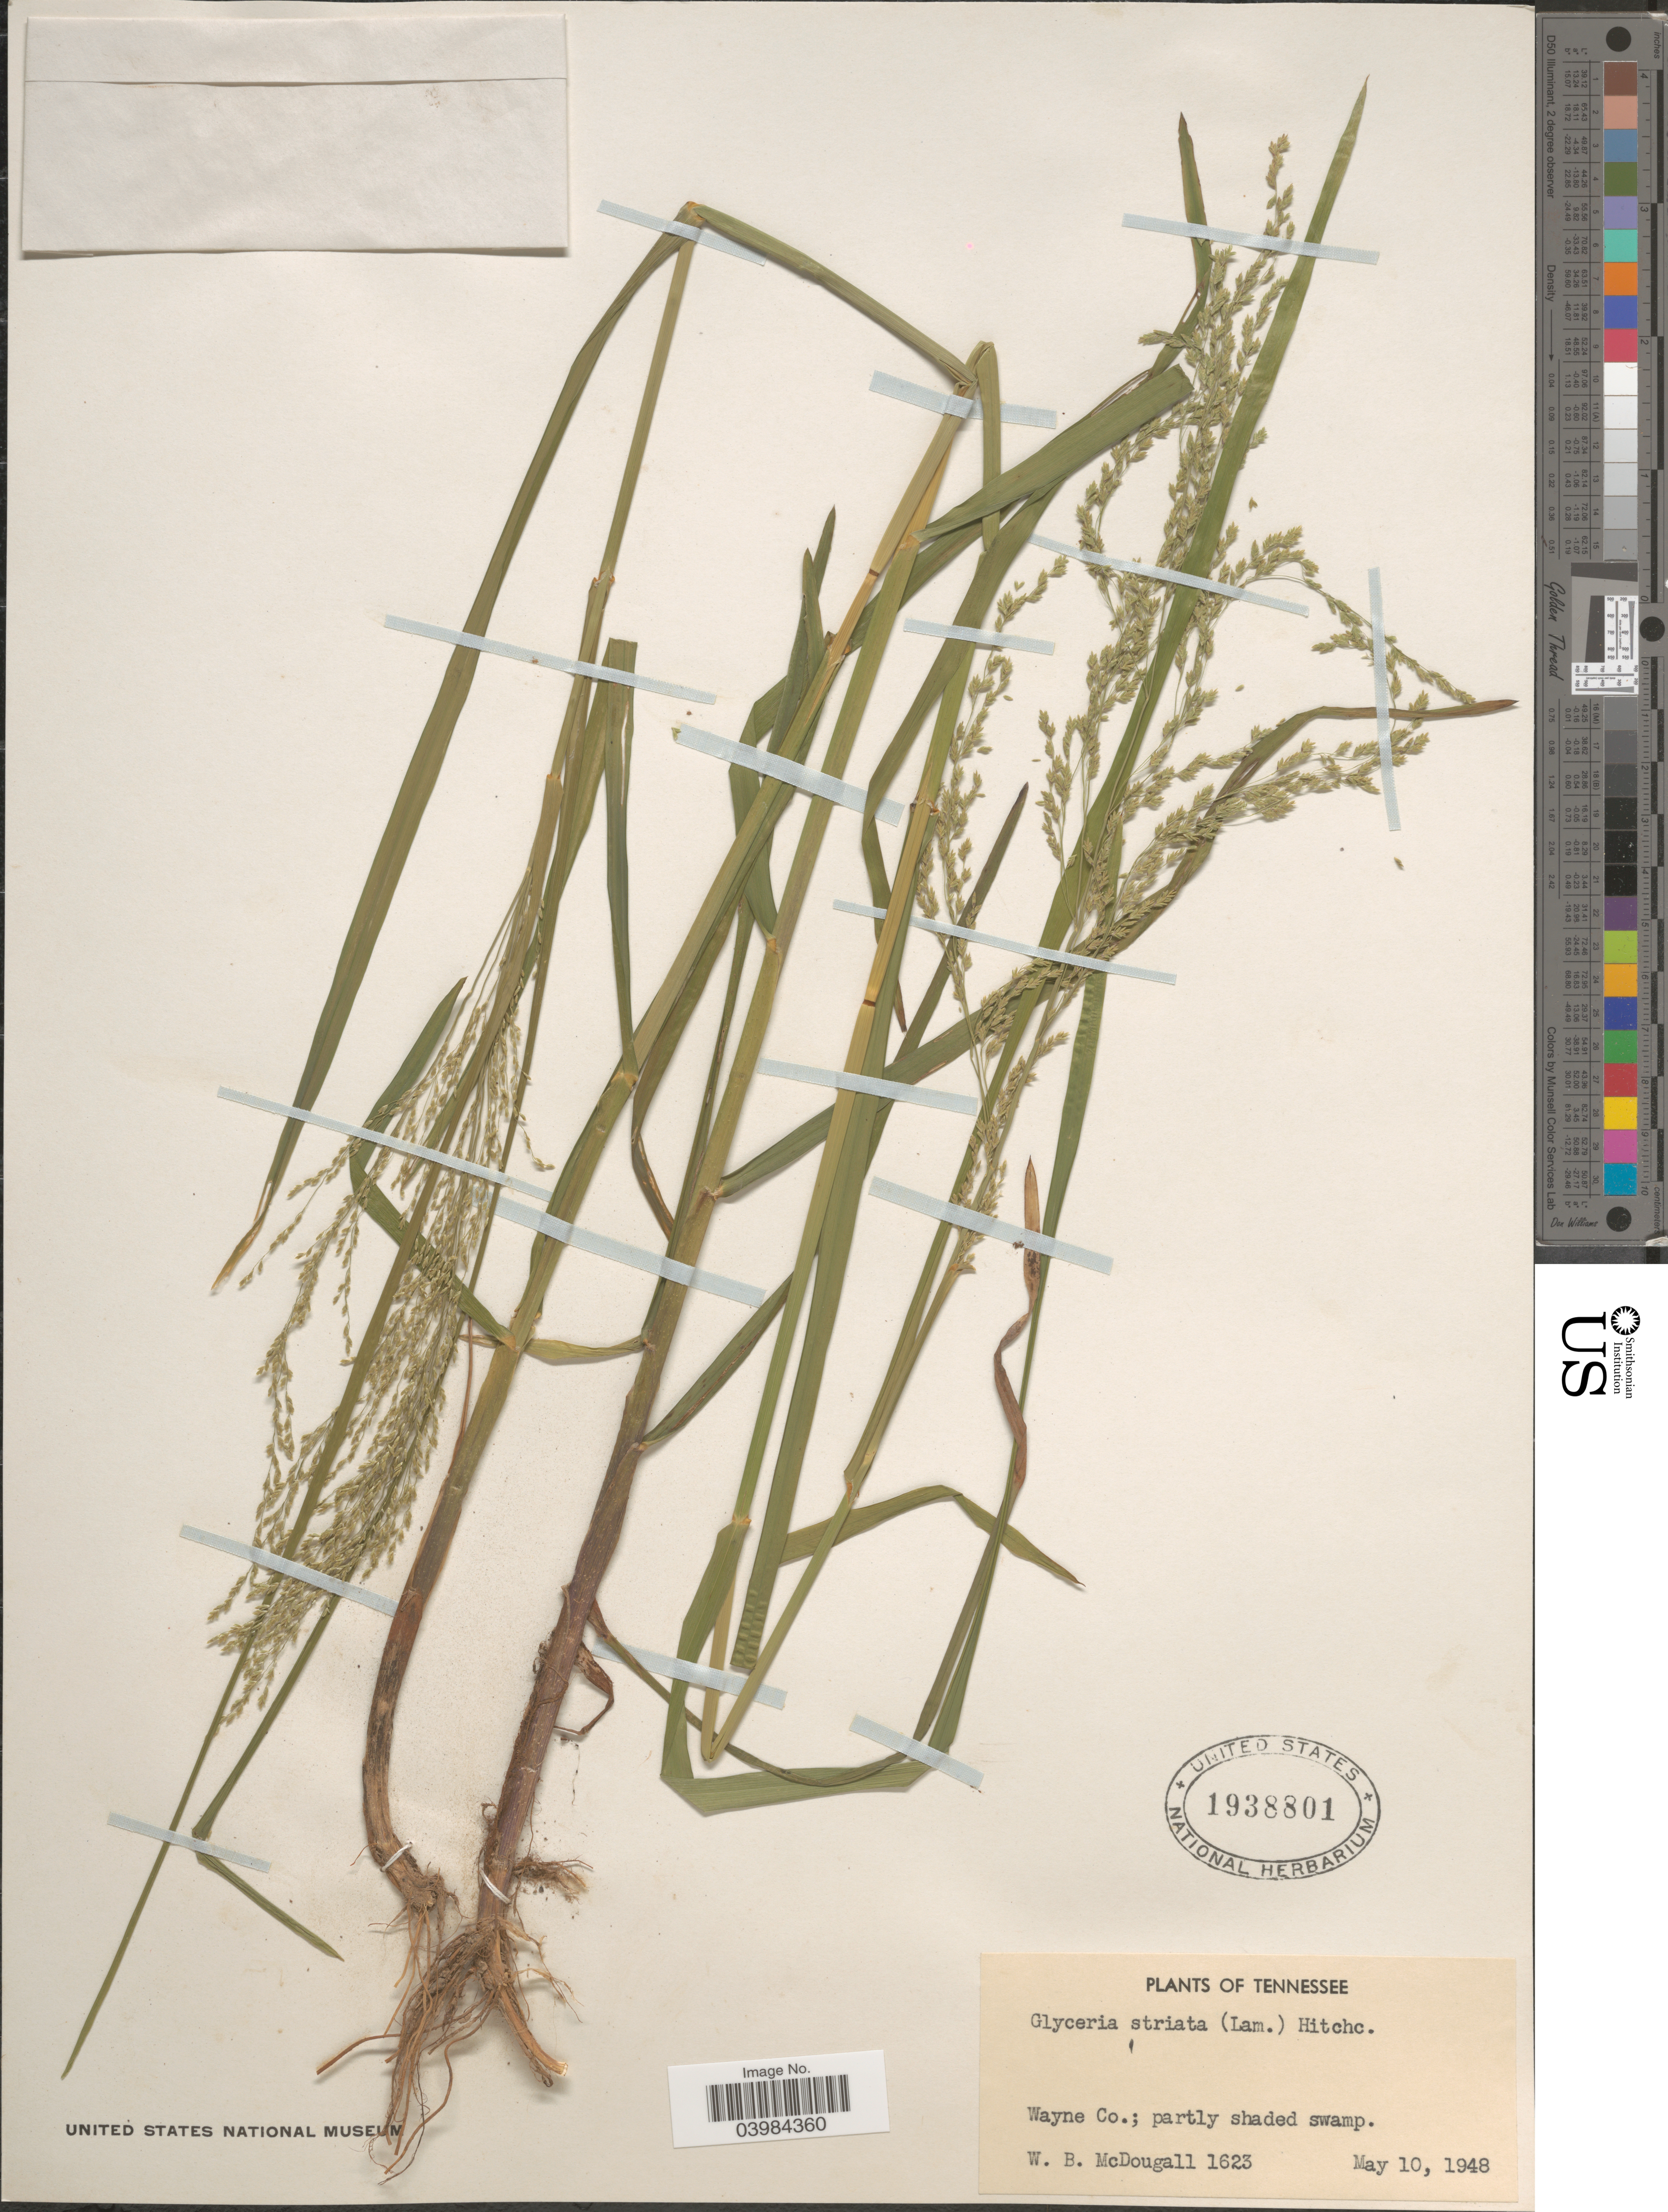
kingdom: Plantae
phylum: Tracheophyta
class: Liliopsida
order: Poales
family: Poaceae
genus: Glyceria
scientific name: Glyceria striata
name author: (Lam.) Hitchc.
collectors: W. B. McDougall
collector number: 1623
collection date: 1948-05-10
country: United States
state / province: Tennessee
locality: Wayne Co.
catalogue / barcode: US 1938801